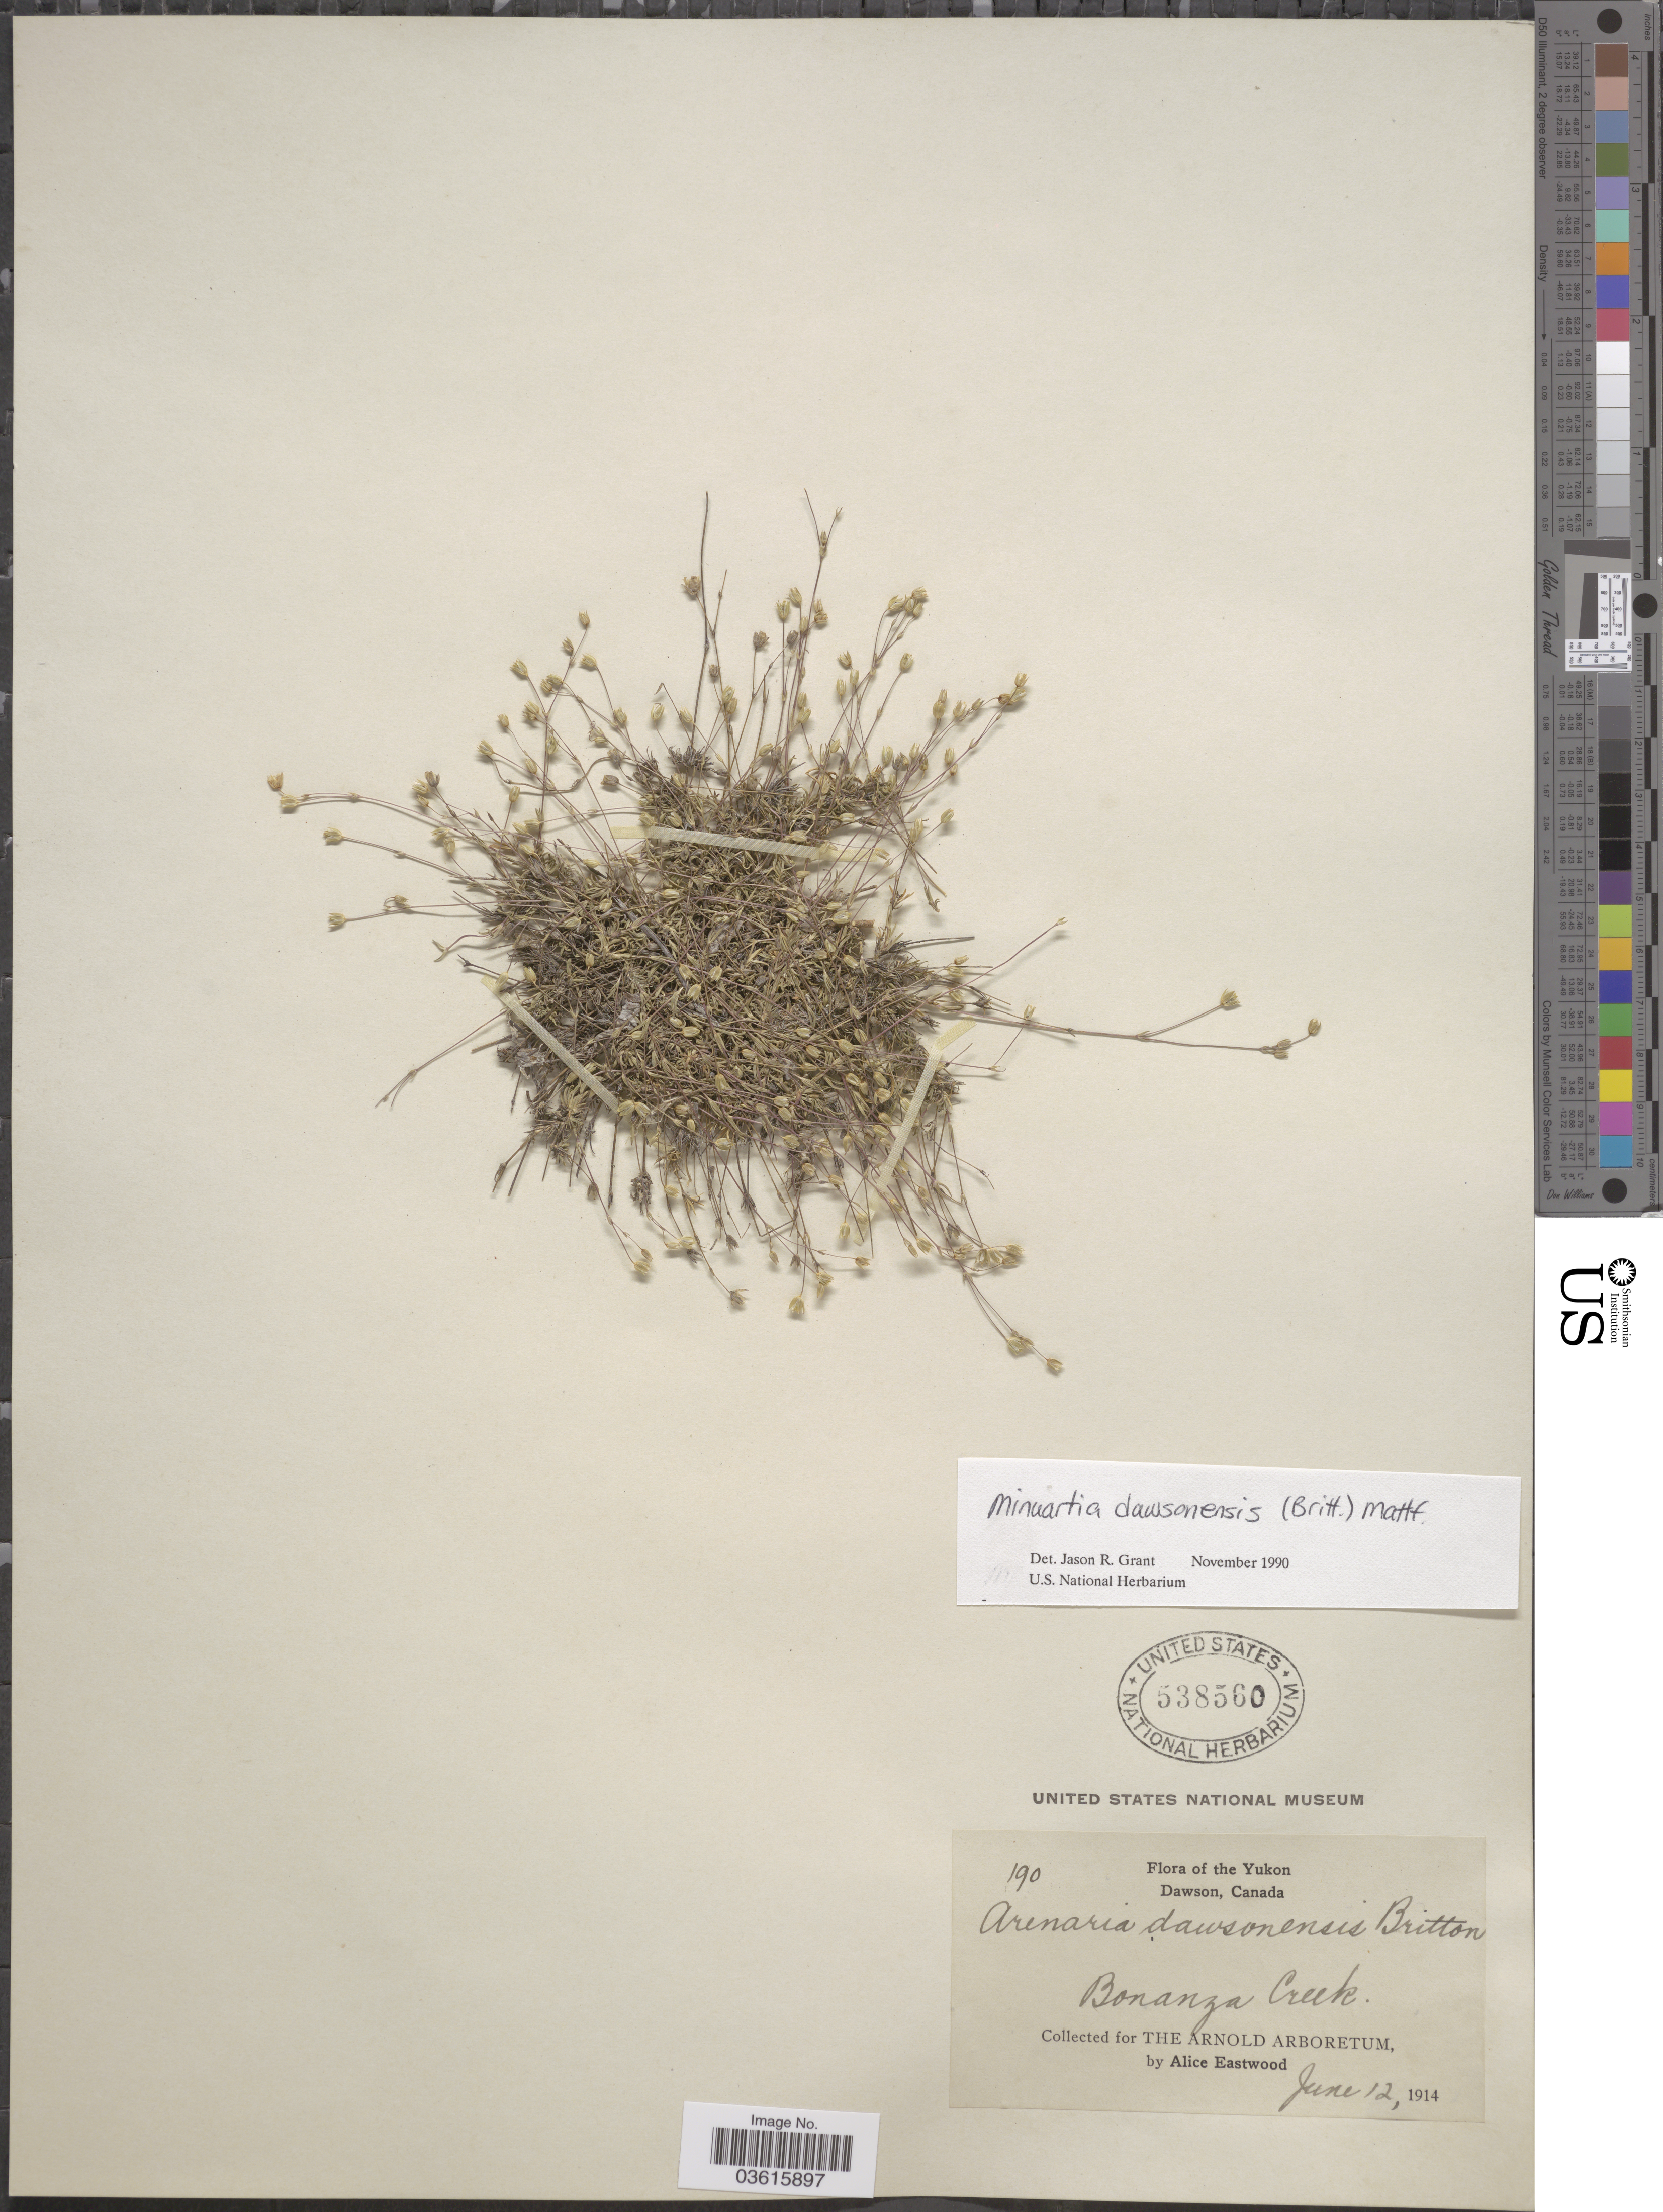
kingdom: Plantae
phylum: Tracheophyta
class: Magnoliopsida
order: Caryophyllales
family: Caryophyllaceae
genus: Minuartia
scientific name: Minuartia dawsonensis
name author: (Britton) House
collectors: A. Eastwood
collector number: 190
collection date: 1914-06-12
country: Canada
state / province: Yukon Territory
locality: The Yukon. Dawson. Bonanza Creek.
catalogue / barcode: US 538560